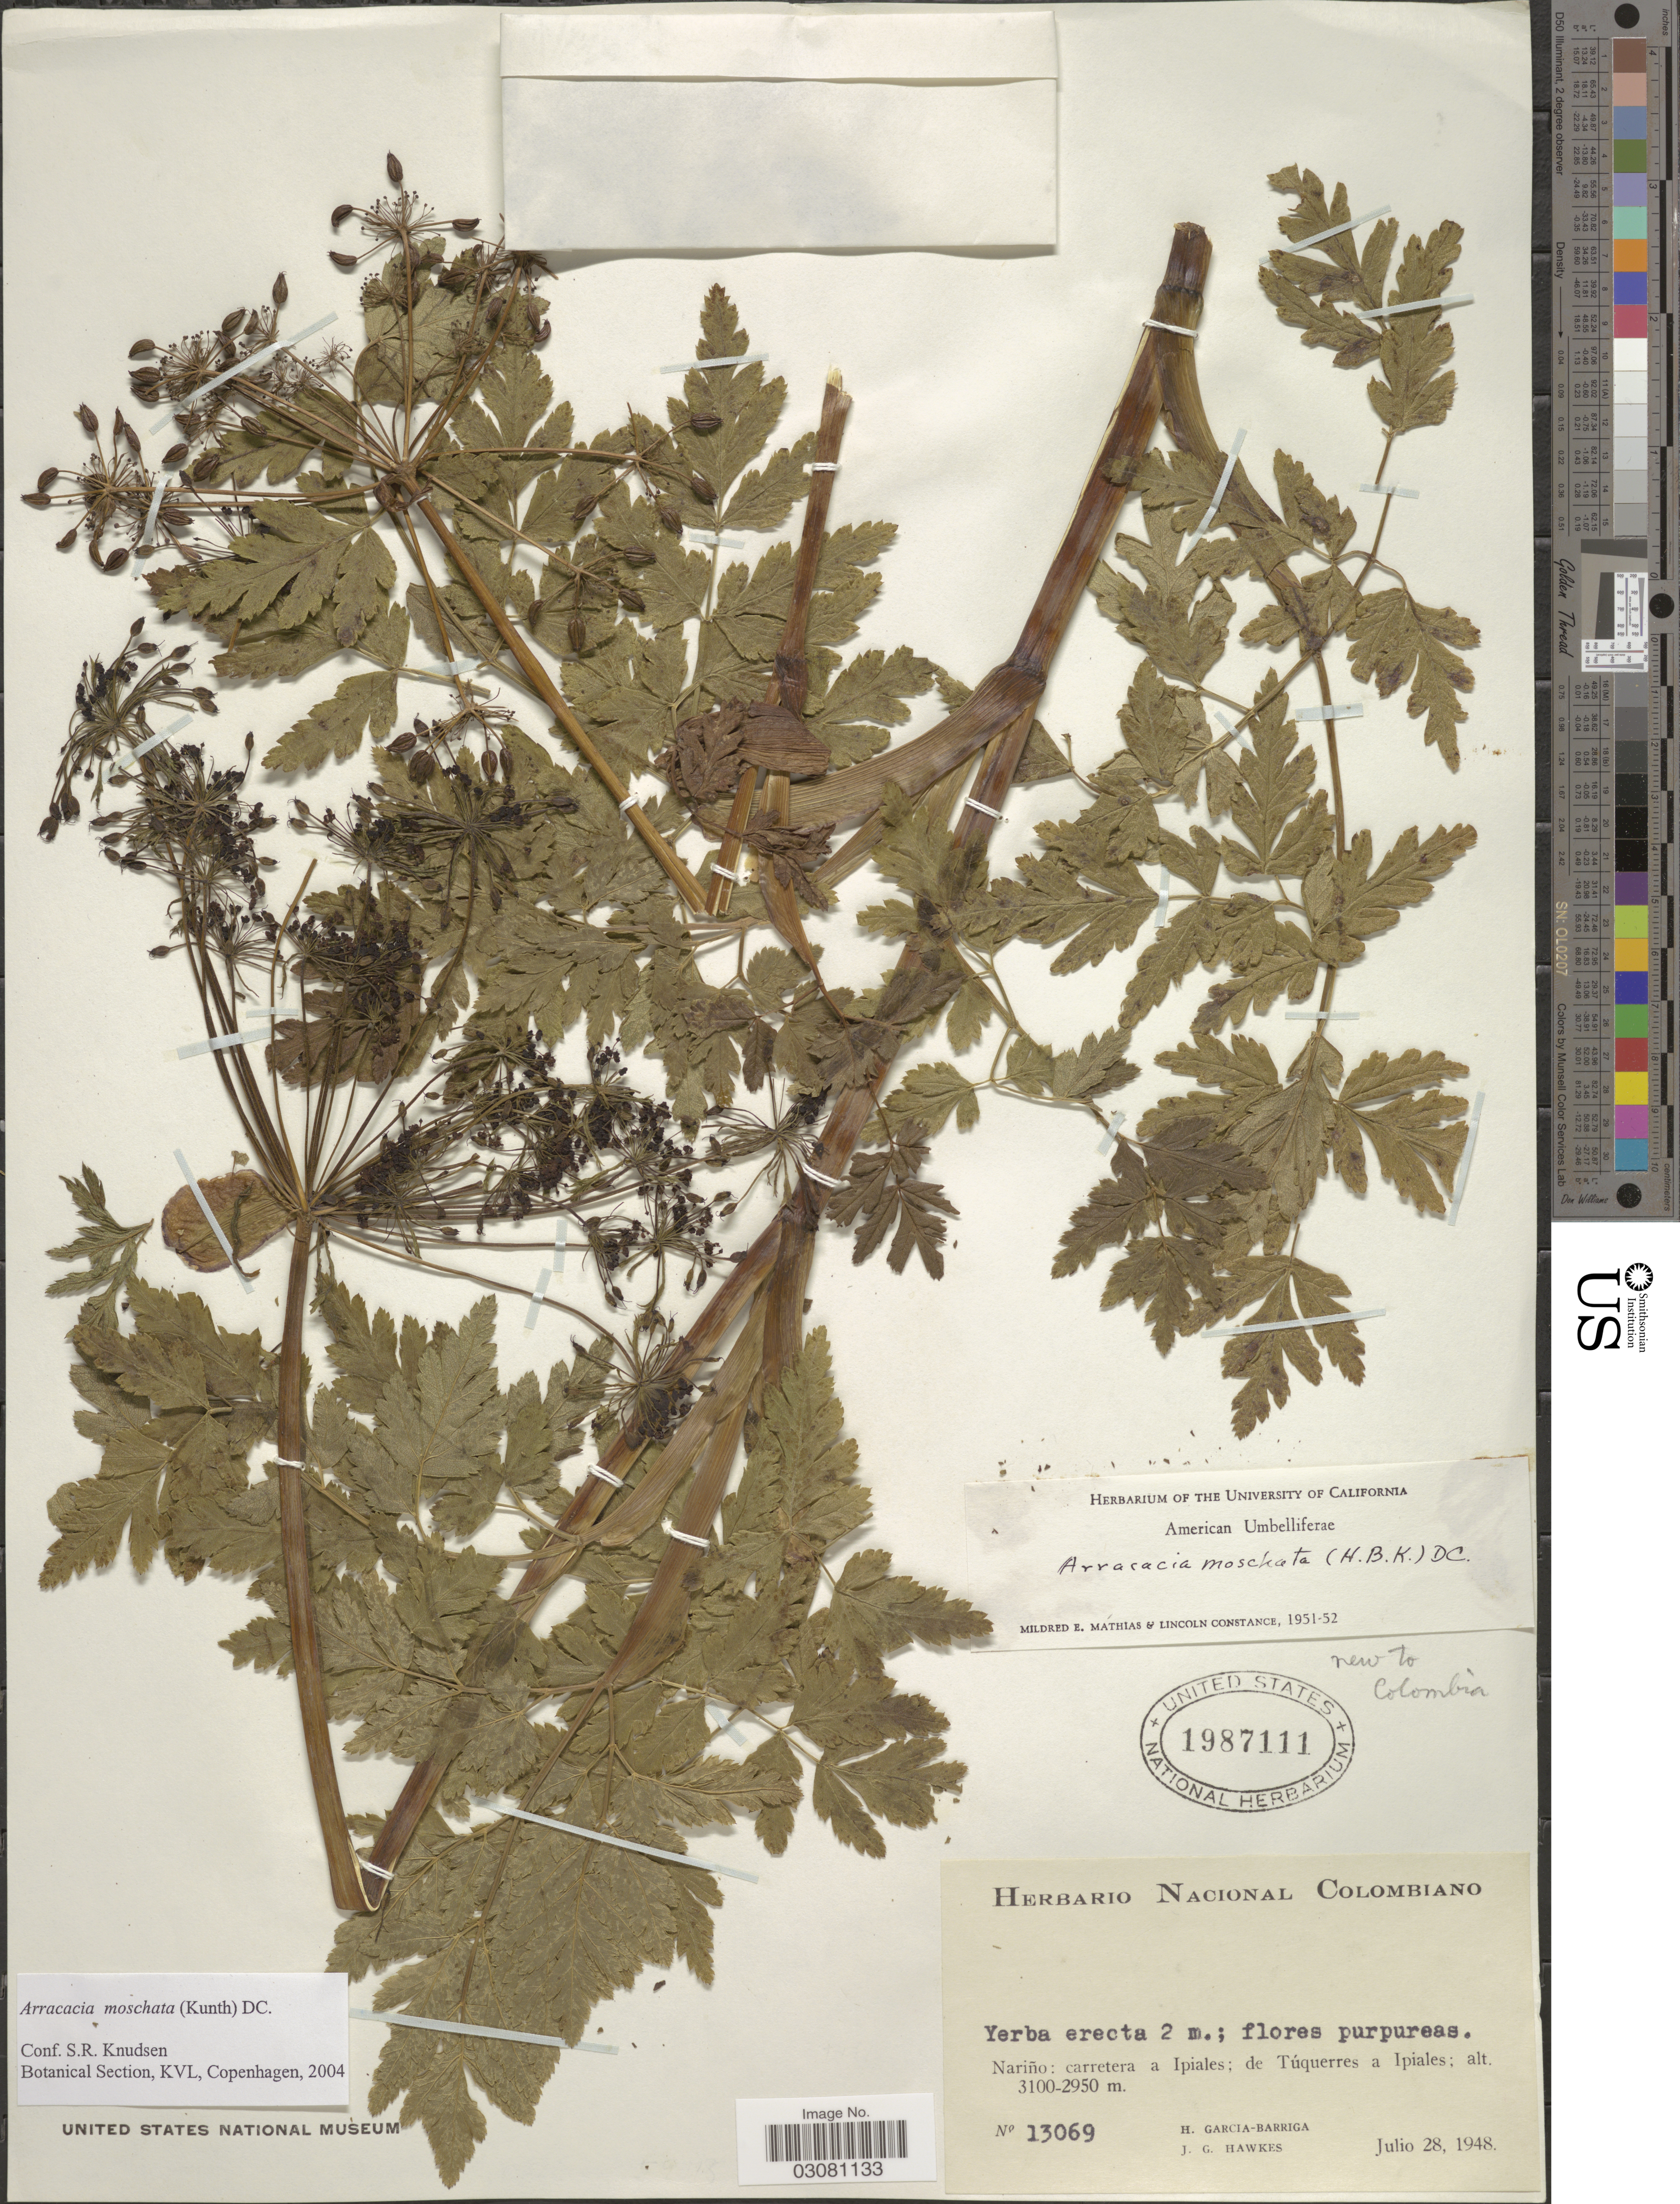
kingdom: Plantae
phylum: Tracheophyta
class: Magnoliopsida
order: Apiales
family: Apiaceae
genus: Arracacia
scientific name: Arracacia moschata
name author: (Kunth) DC.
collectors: H. García Barriga & J. Hawkes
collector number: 13069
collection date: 1948-07-28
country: Colombia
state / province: Nariño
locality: Carretera a Ipiales; de Túquerres a Ipiales.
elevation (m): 2950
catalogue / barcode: US 1987111